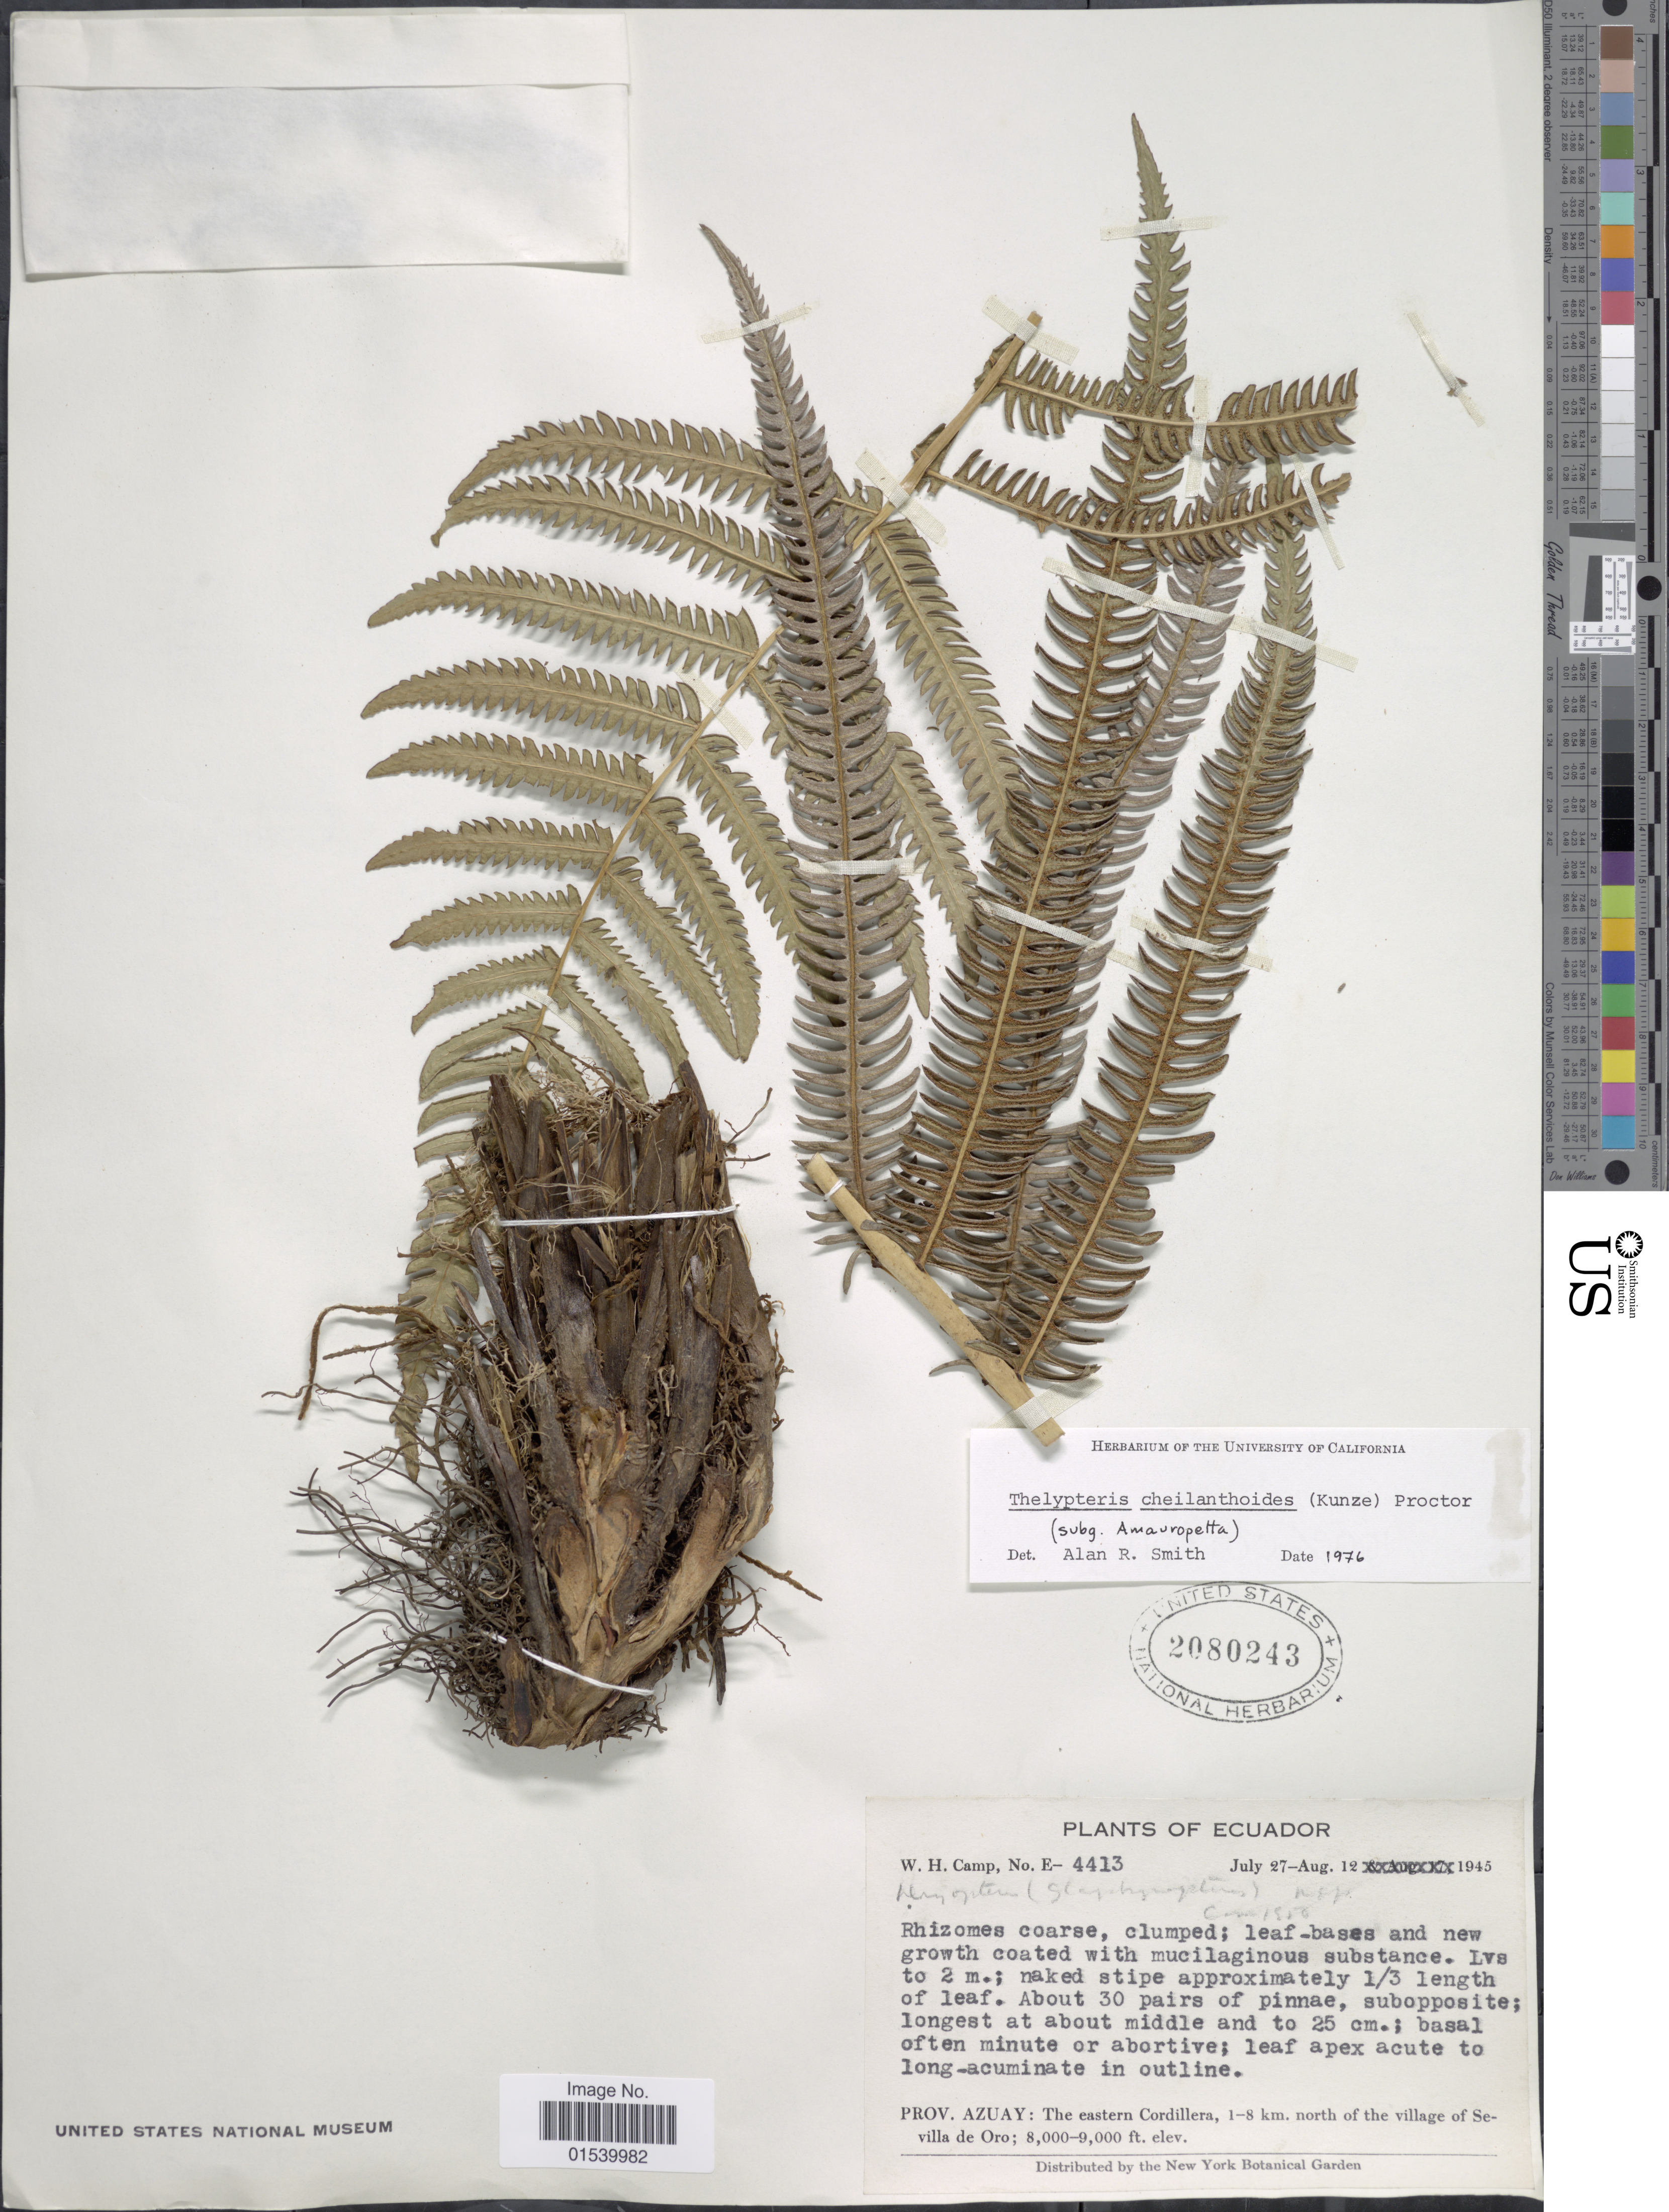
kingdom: Plantae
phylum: Tracheophyta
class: Polypodiopsida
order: Polypodiales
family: Thelypteridaceae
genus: Amauropelta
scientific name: Amauropelta cheilanthoides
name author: (Kunze) Á. Löve & D. Löve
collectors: W. H. Camp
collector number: E-4413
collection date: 1945-07-27/1945-08-12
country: Ecuador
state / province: Azuay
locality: The eastern Cordillera, 1-8 km. north of the village of Sevilla de Oro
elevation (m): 2438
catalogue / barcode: US 2080243